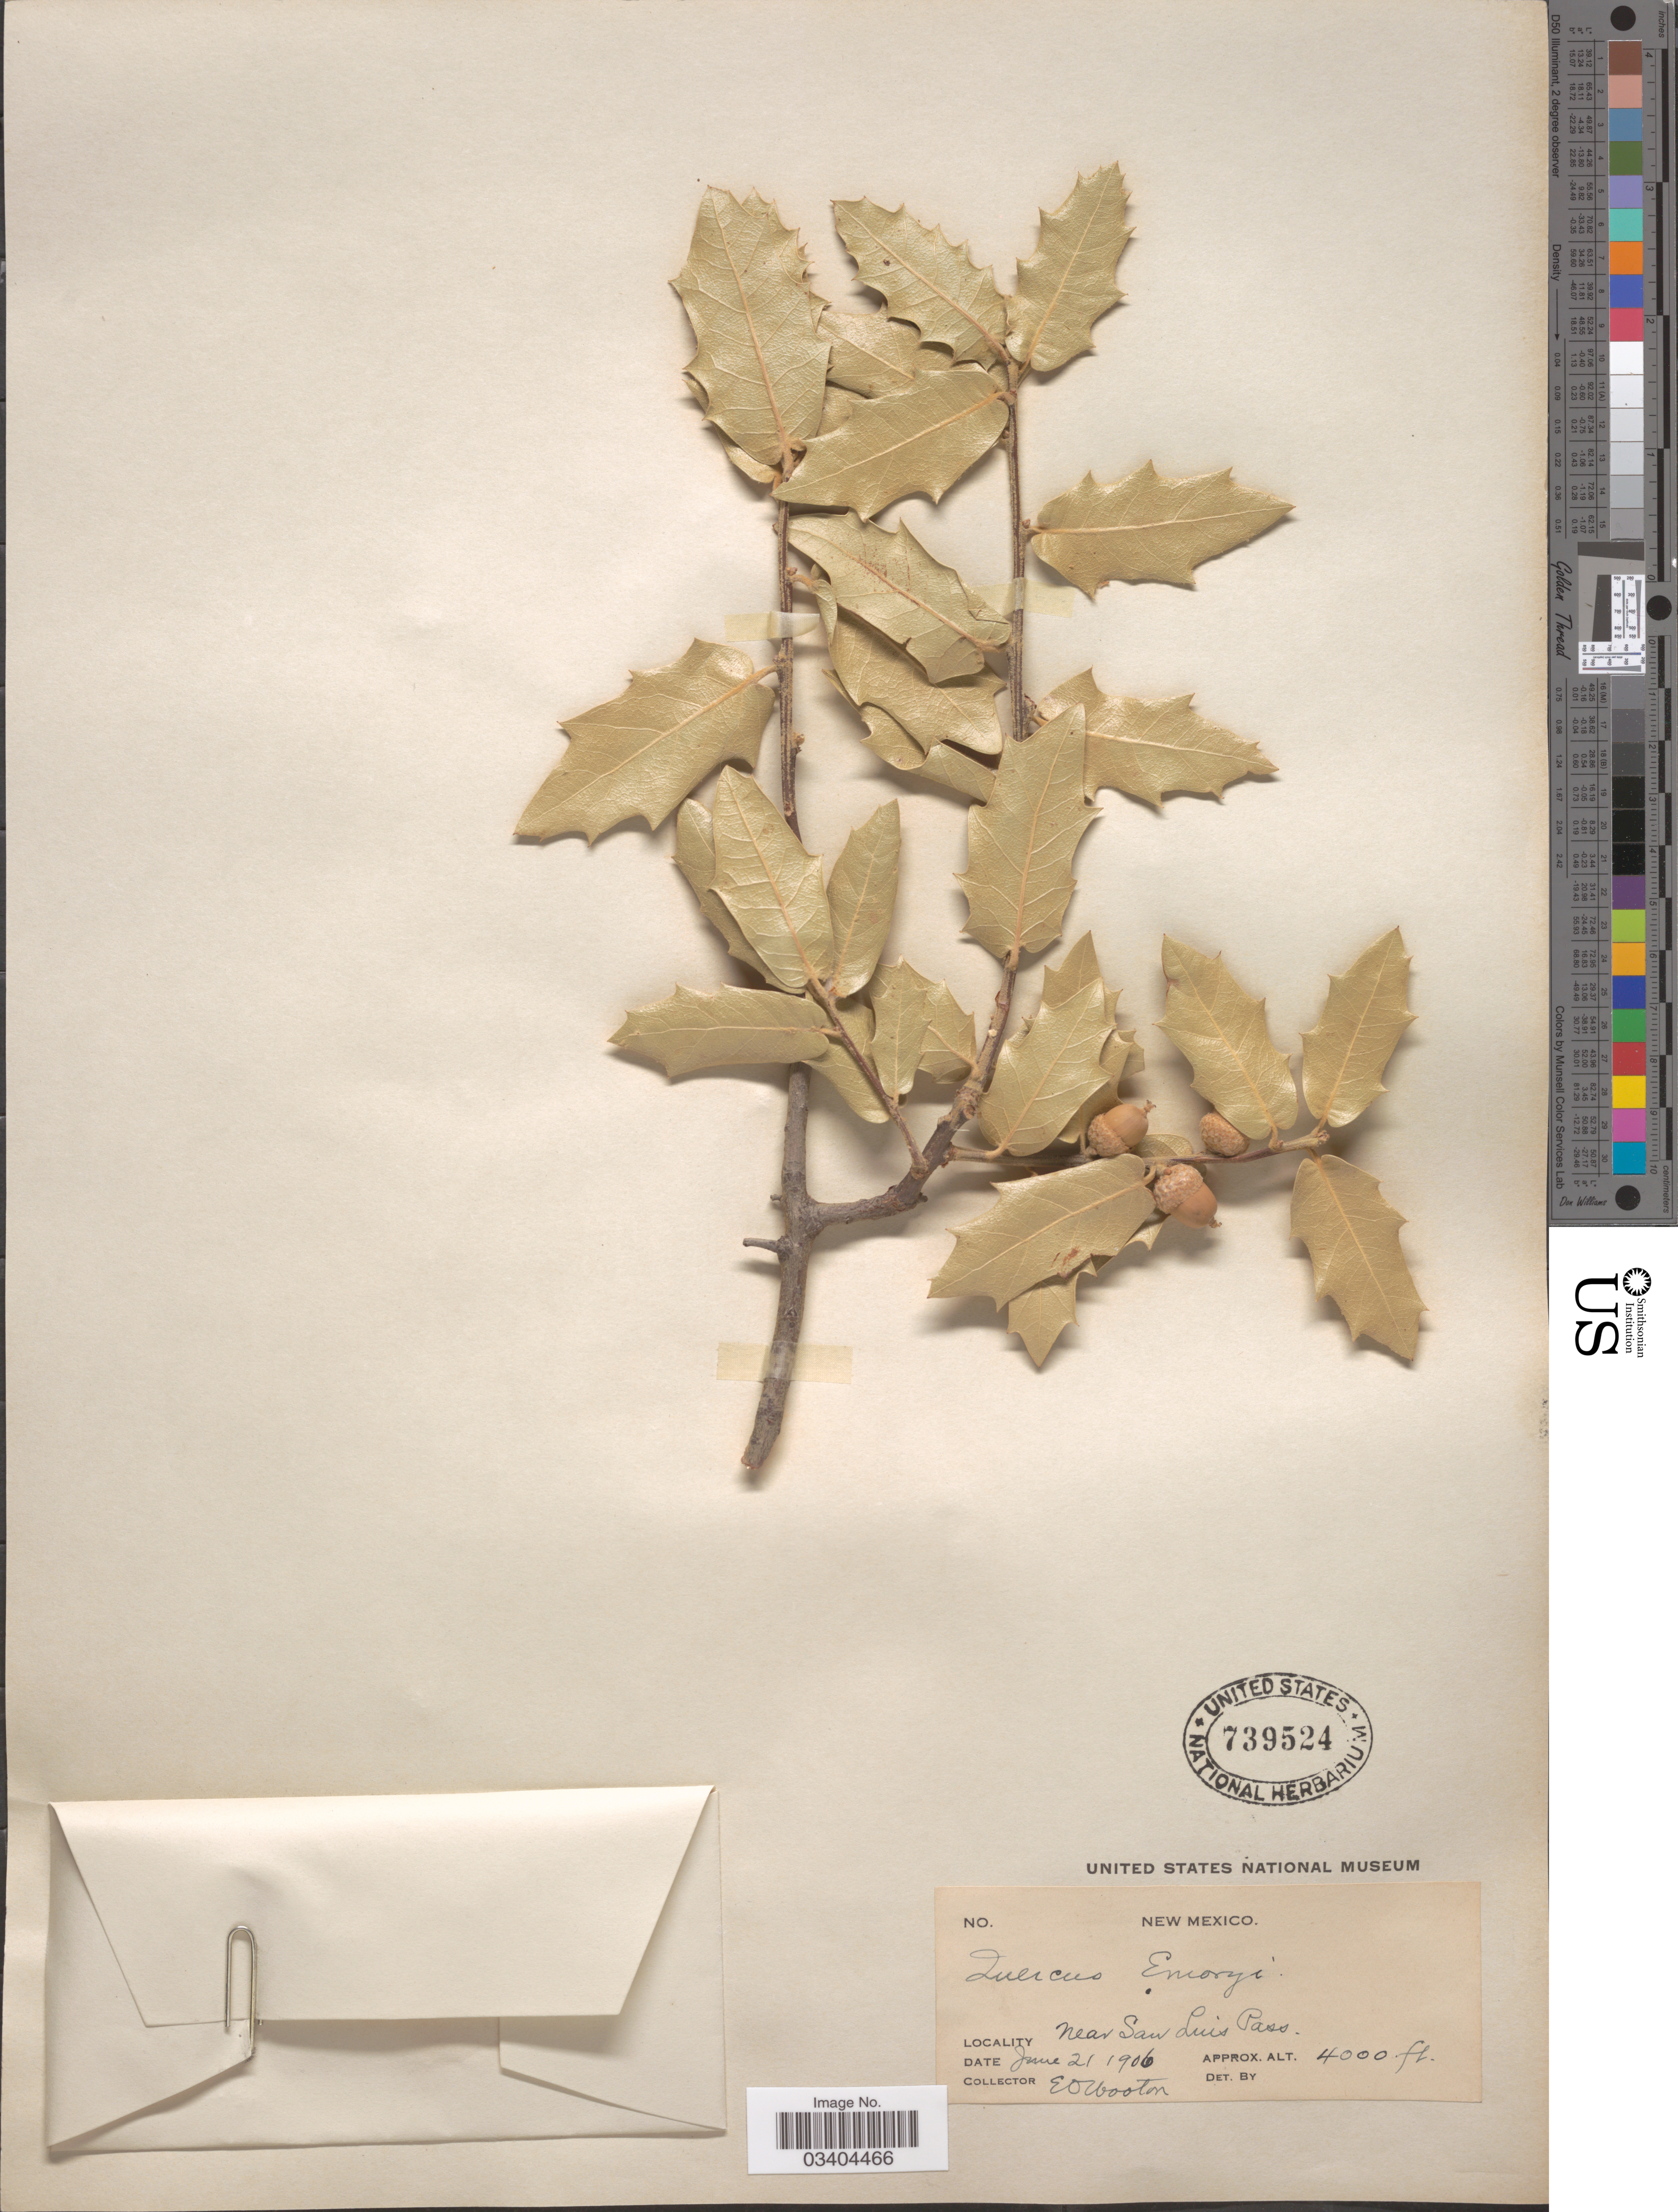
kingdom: Plantae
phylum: Tracheophyta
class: Magnoliopsida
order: Fagales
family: Fagaceae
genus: Quercus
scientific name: Quercus emoryi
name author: Torr. in Emory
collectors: E. O. Wooton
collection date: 1906-06-21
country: United States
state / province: New Mexico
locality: Near San Luis Pass.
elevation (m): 1219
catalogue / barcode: US 739524